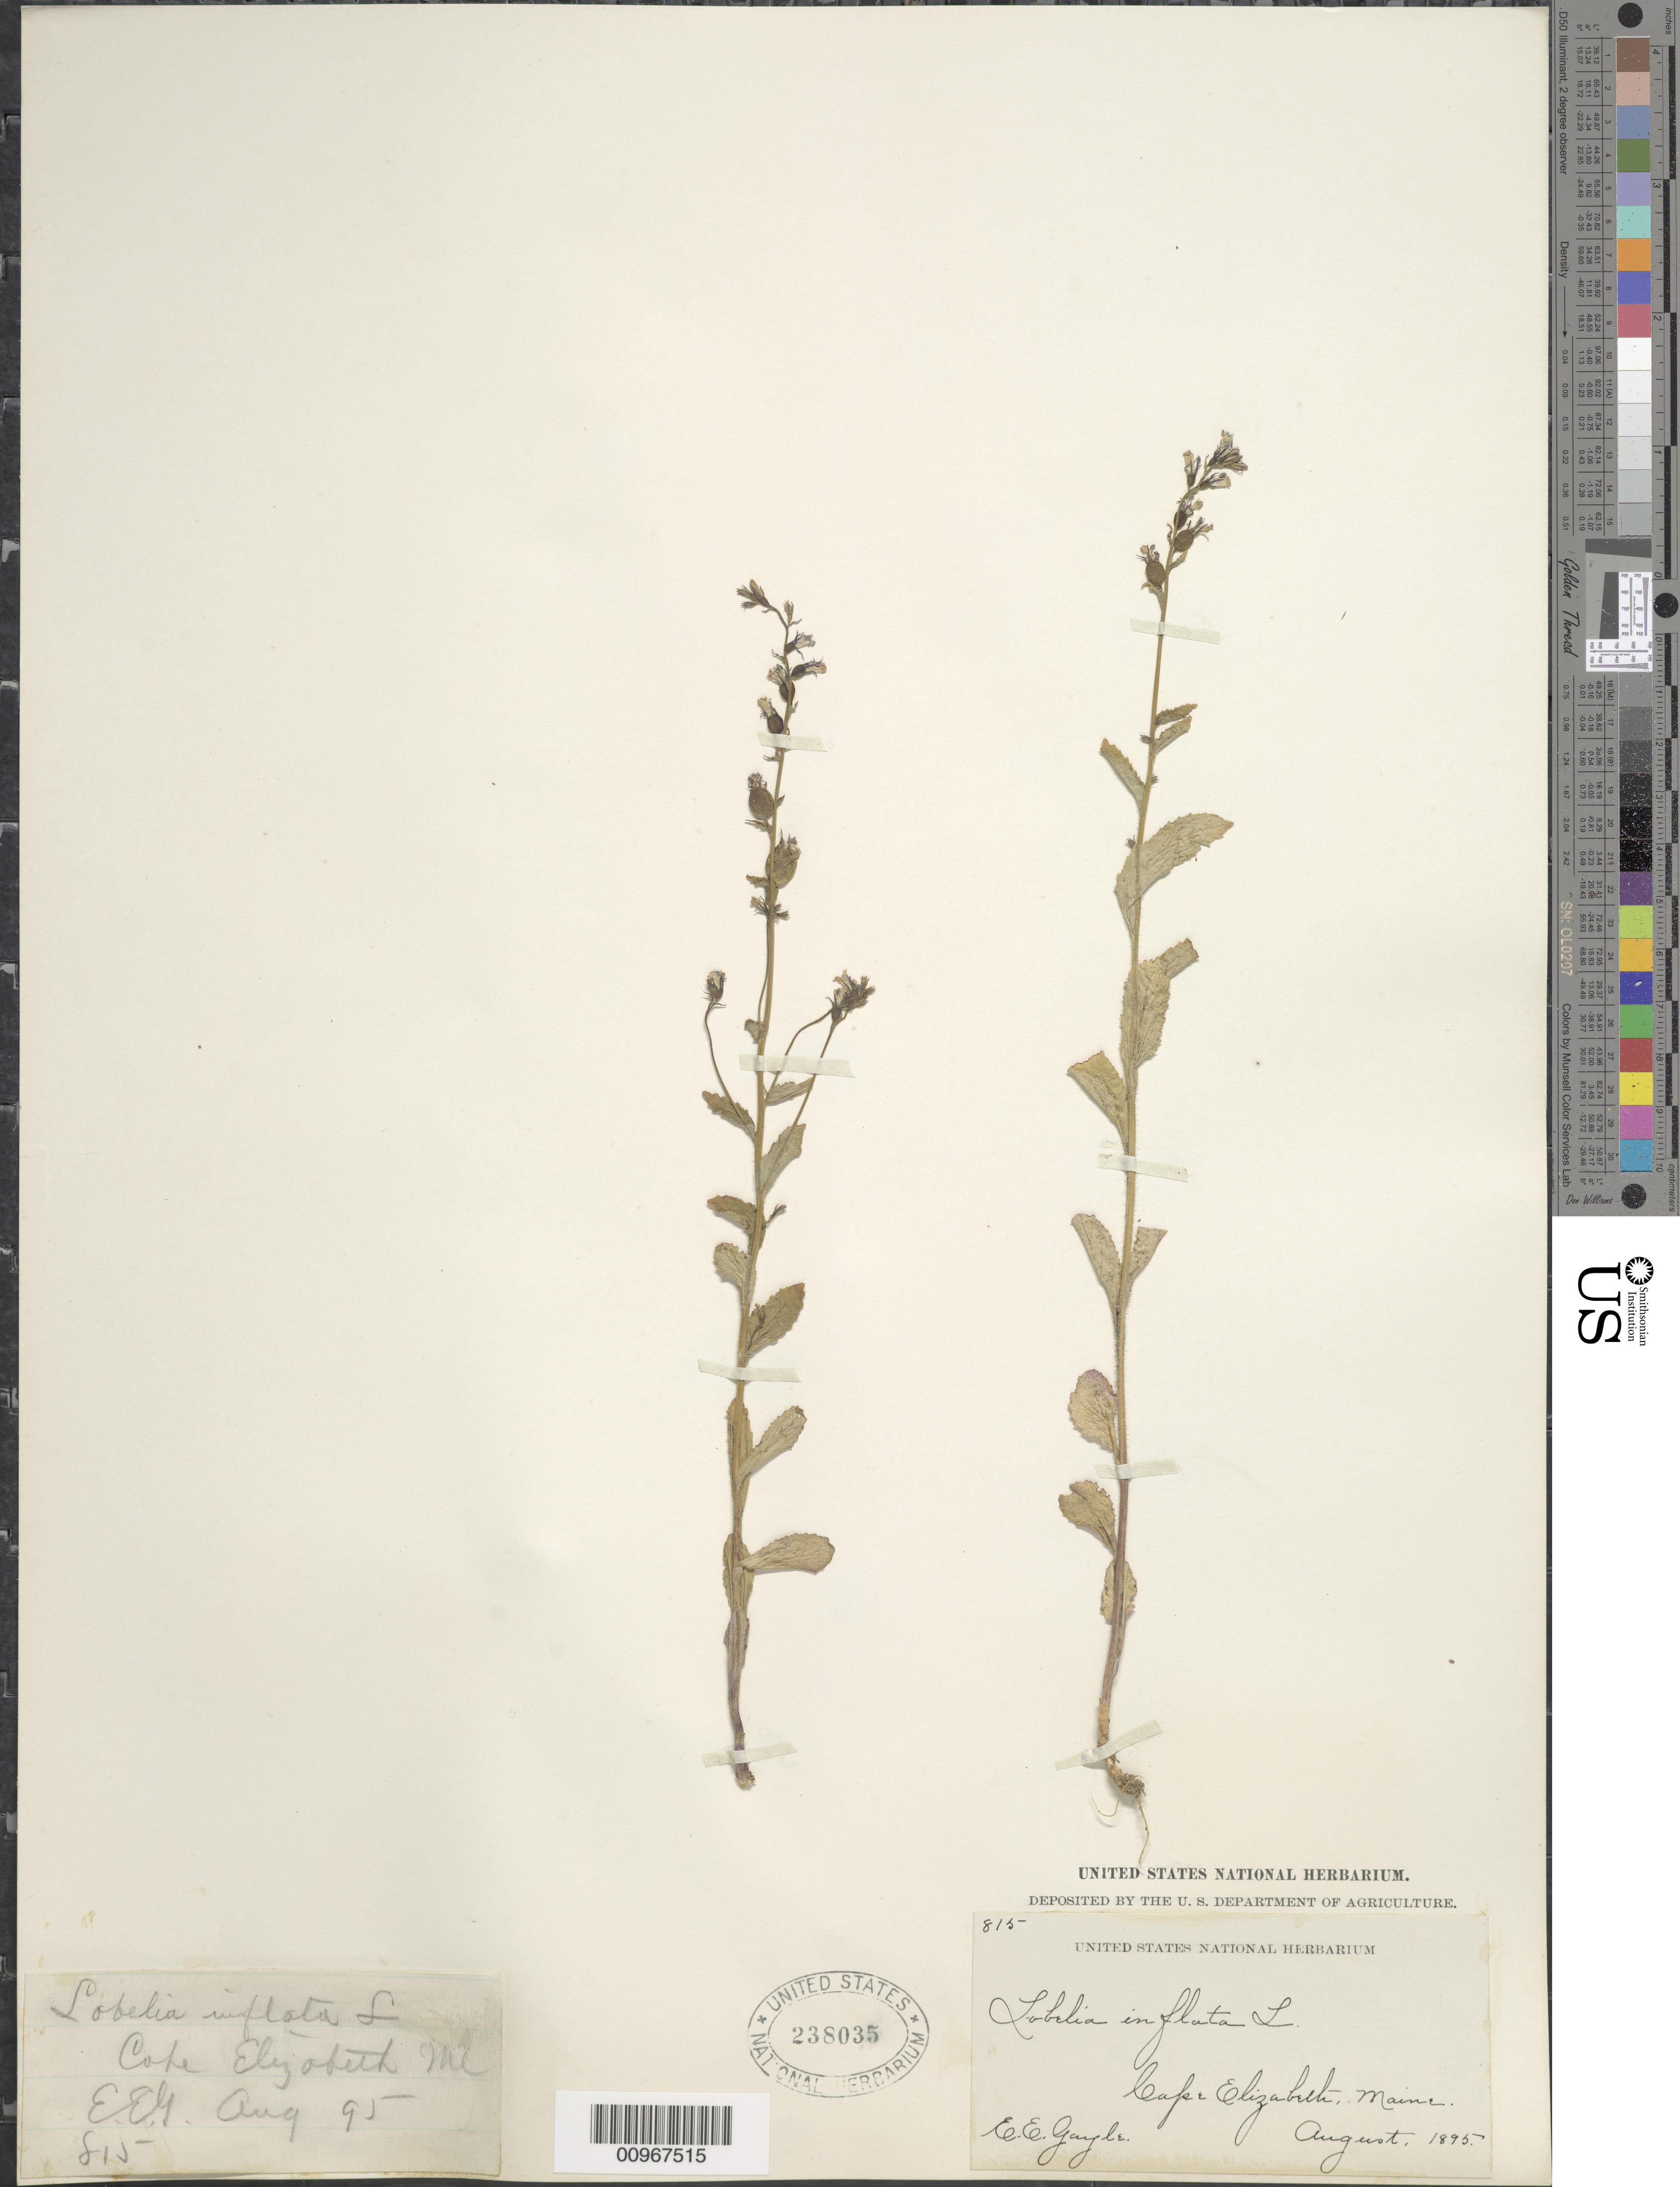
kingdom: Plantae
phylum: Tracheophyta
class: Magnoliopsida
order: Asterales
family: Campanulaceae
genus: Lobelia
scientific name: Lobelia inflata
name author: L.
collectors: E. Gayle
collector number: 815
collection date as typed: Aug 1895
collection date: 1895-08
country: United States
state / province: Maine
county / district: Cumberland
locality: Cape elizabeth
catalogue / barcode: US 238035